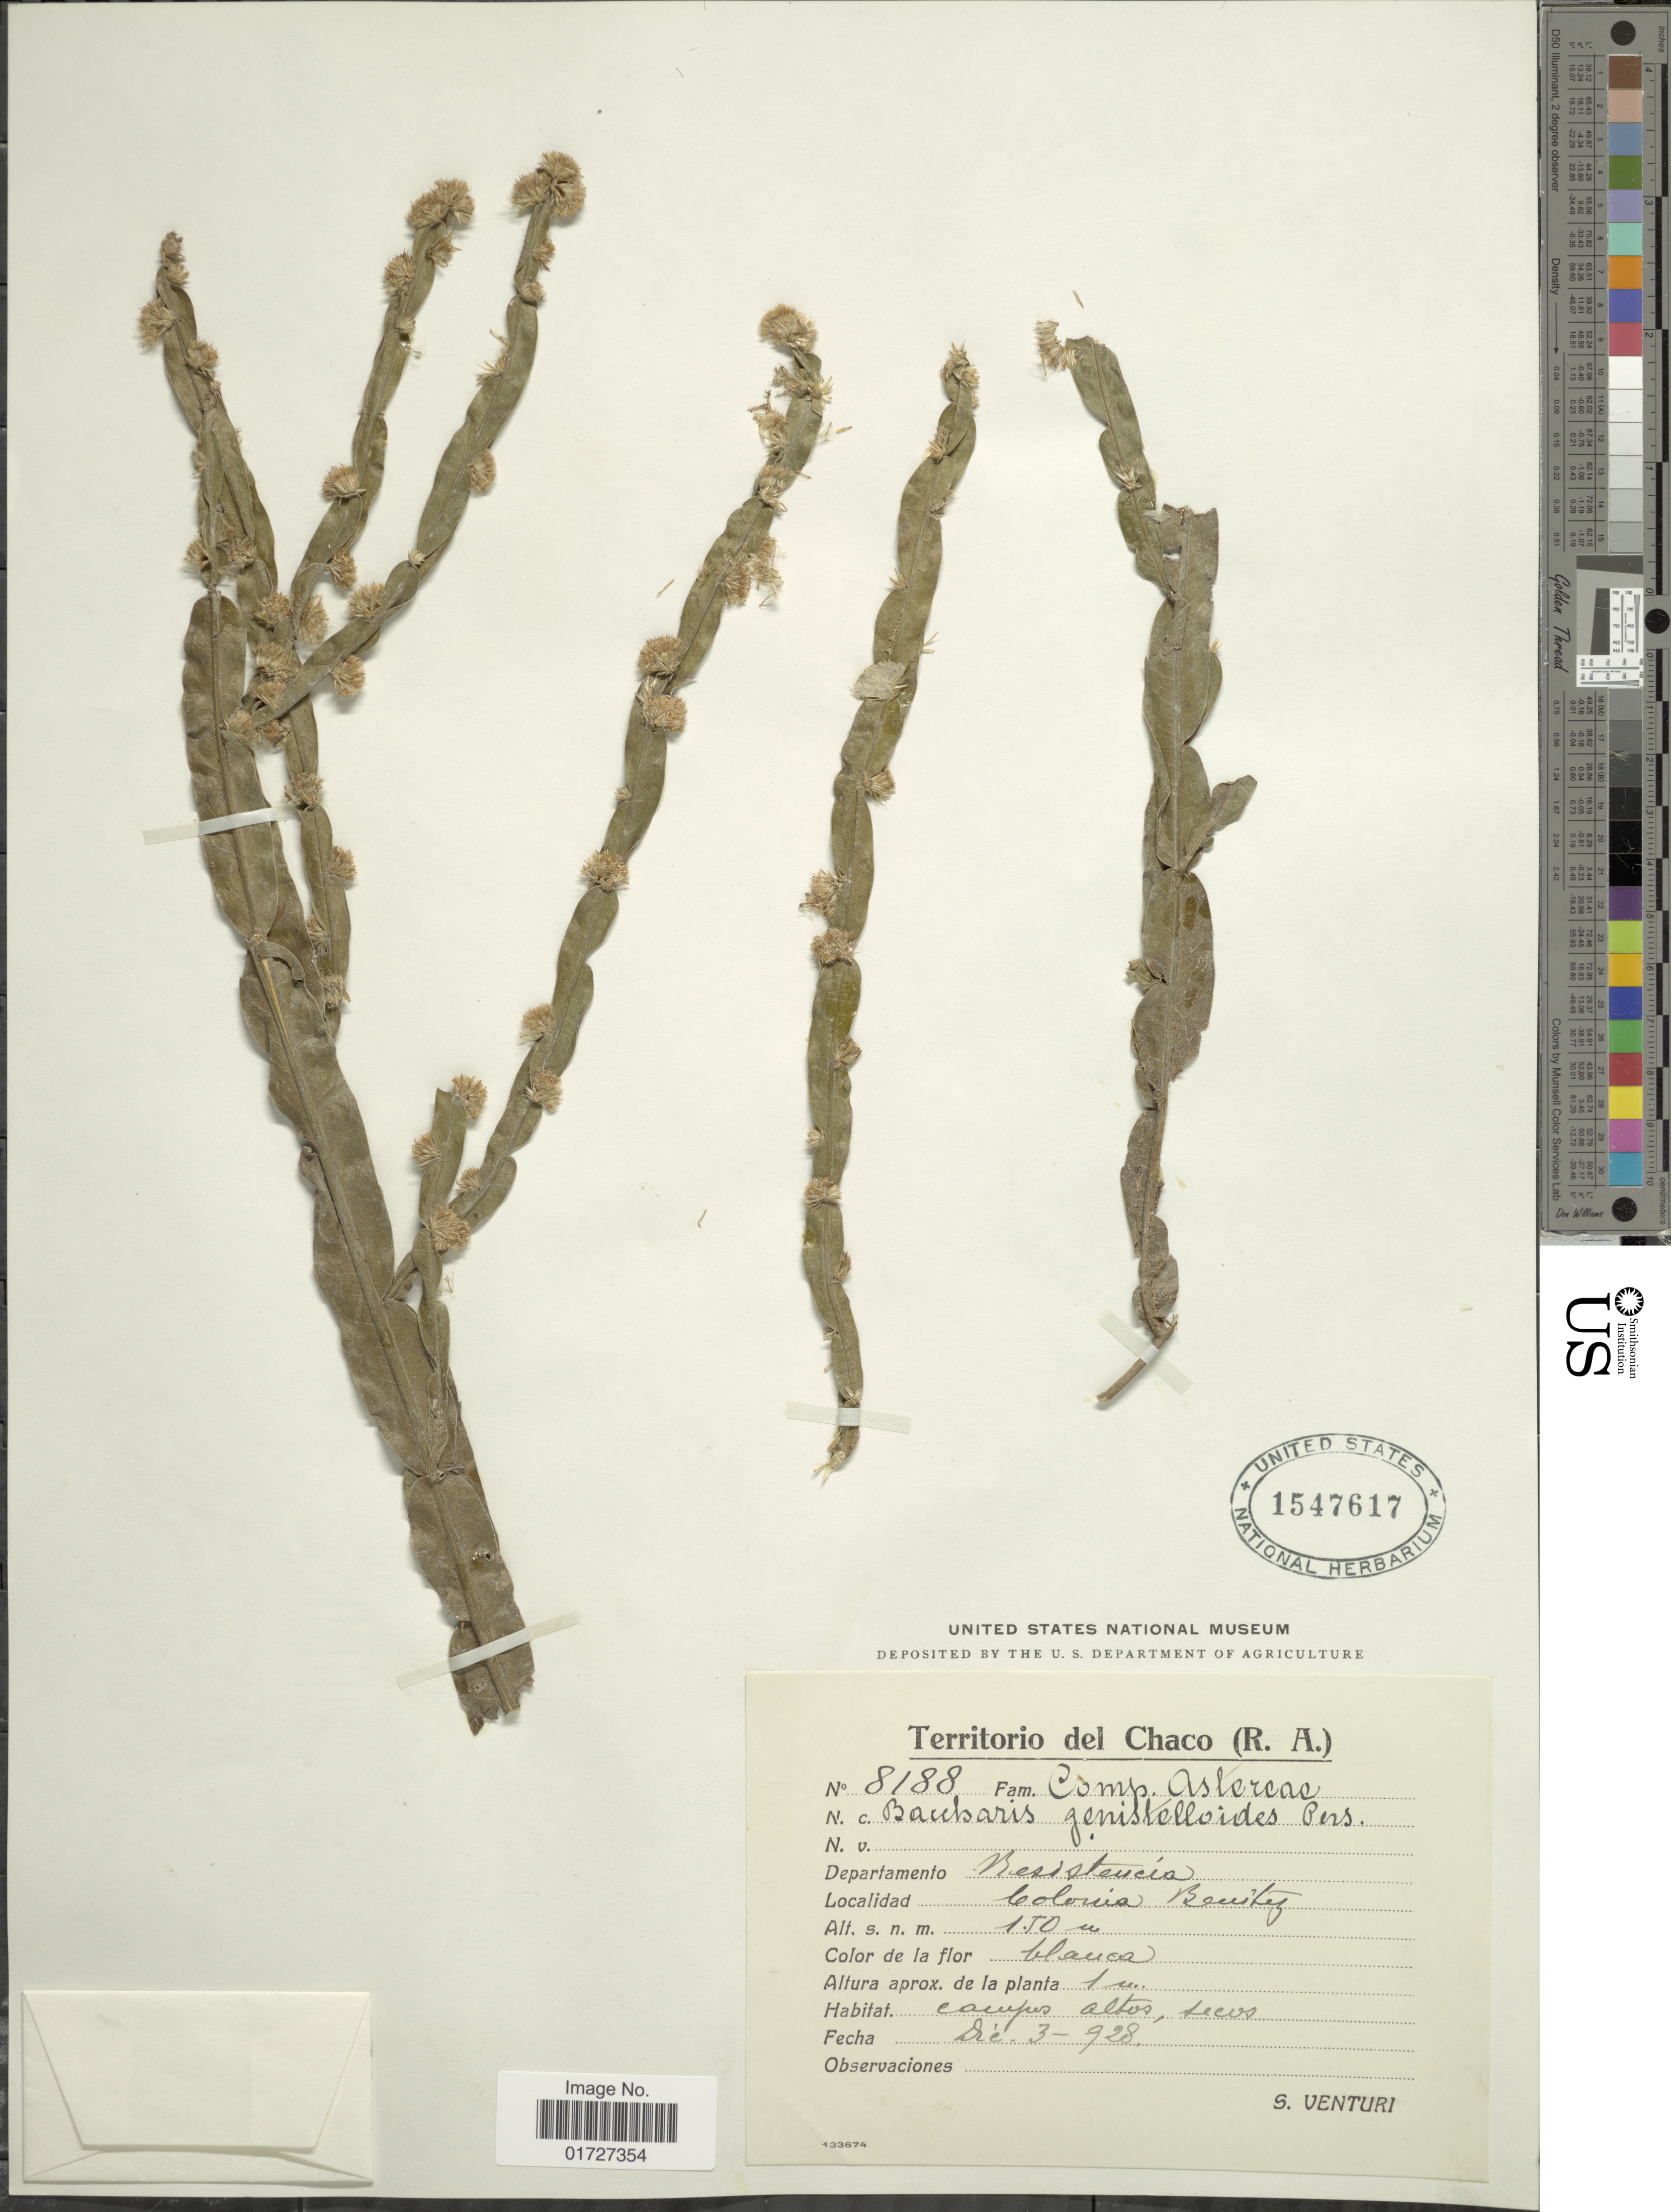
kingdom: Plantae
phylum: Tracheophyta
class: Magnoliopsida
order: Asterales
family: Asteraceae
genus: Baccharis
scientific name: Baccharis genistelloides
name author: (Lam.) Pers.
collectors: S. Venturi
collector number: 8188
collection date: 1928-12-03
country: Argentina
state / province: Chaco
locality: Departamento Resistencia, Colonia Benitez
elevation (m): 150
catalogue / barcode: US 1547617